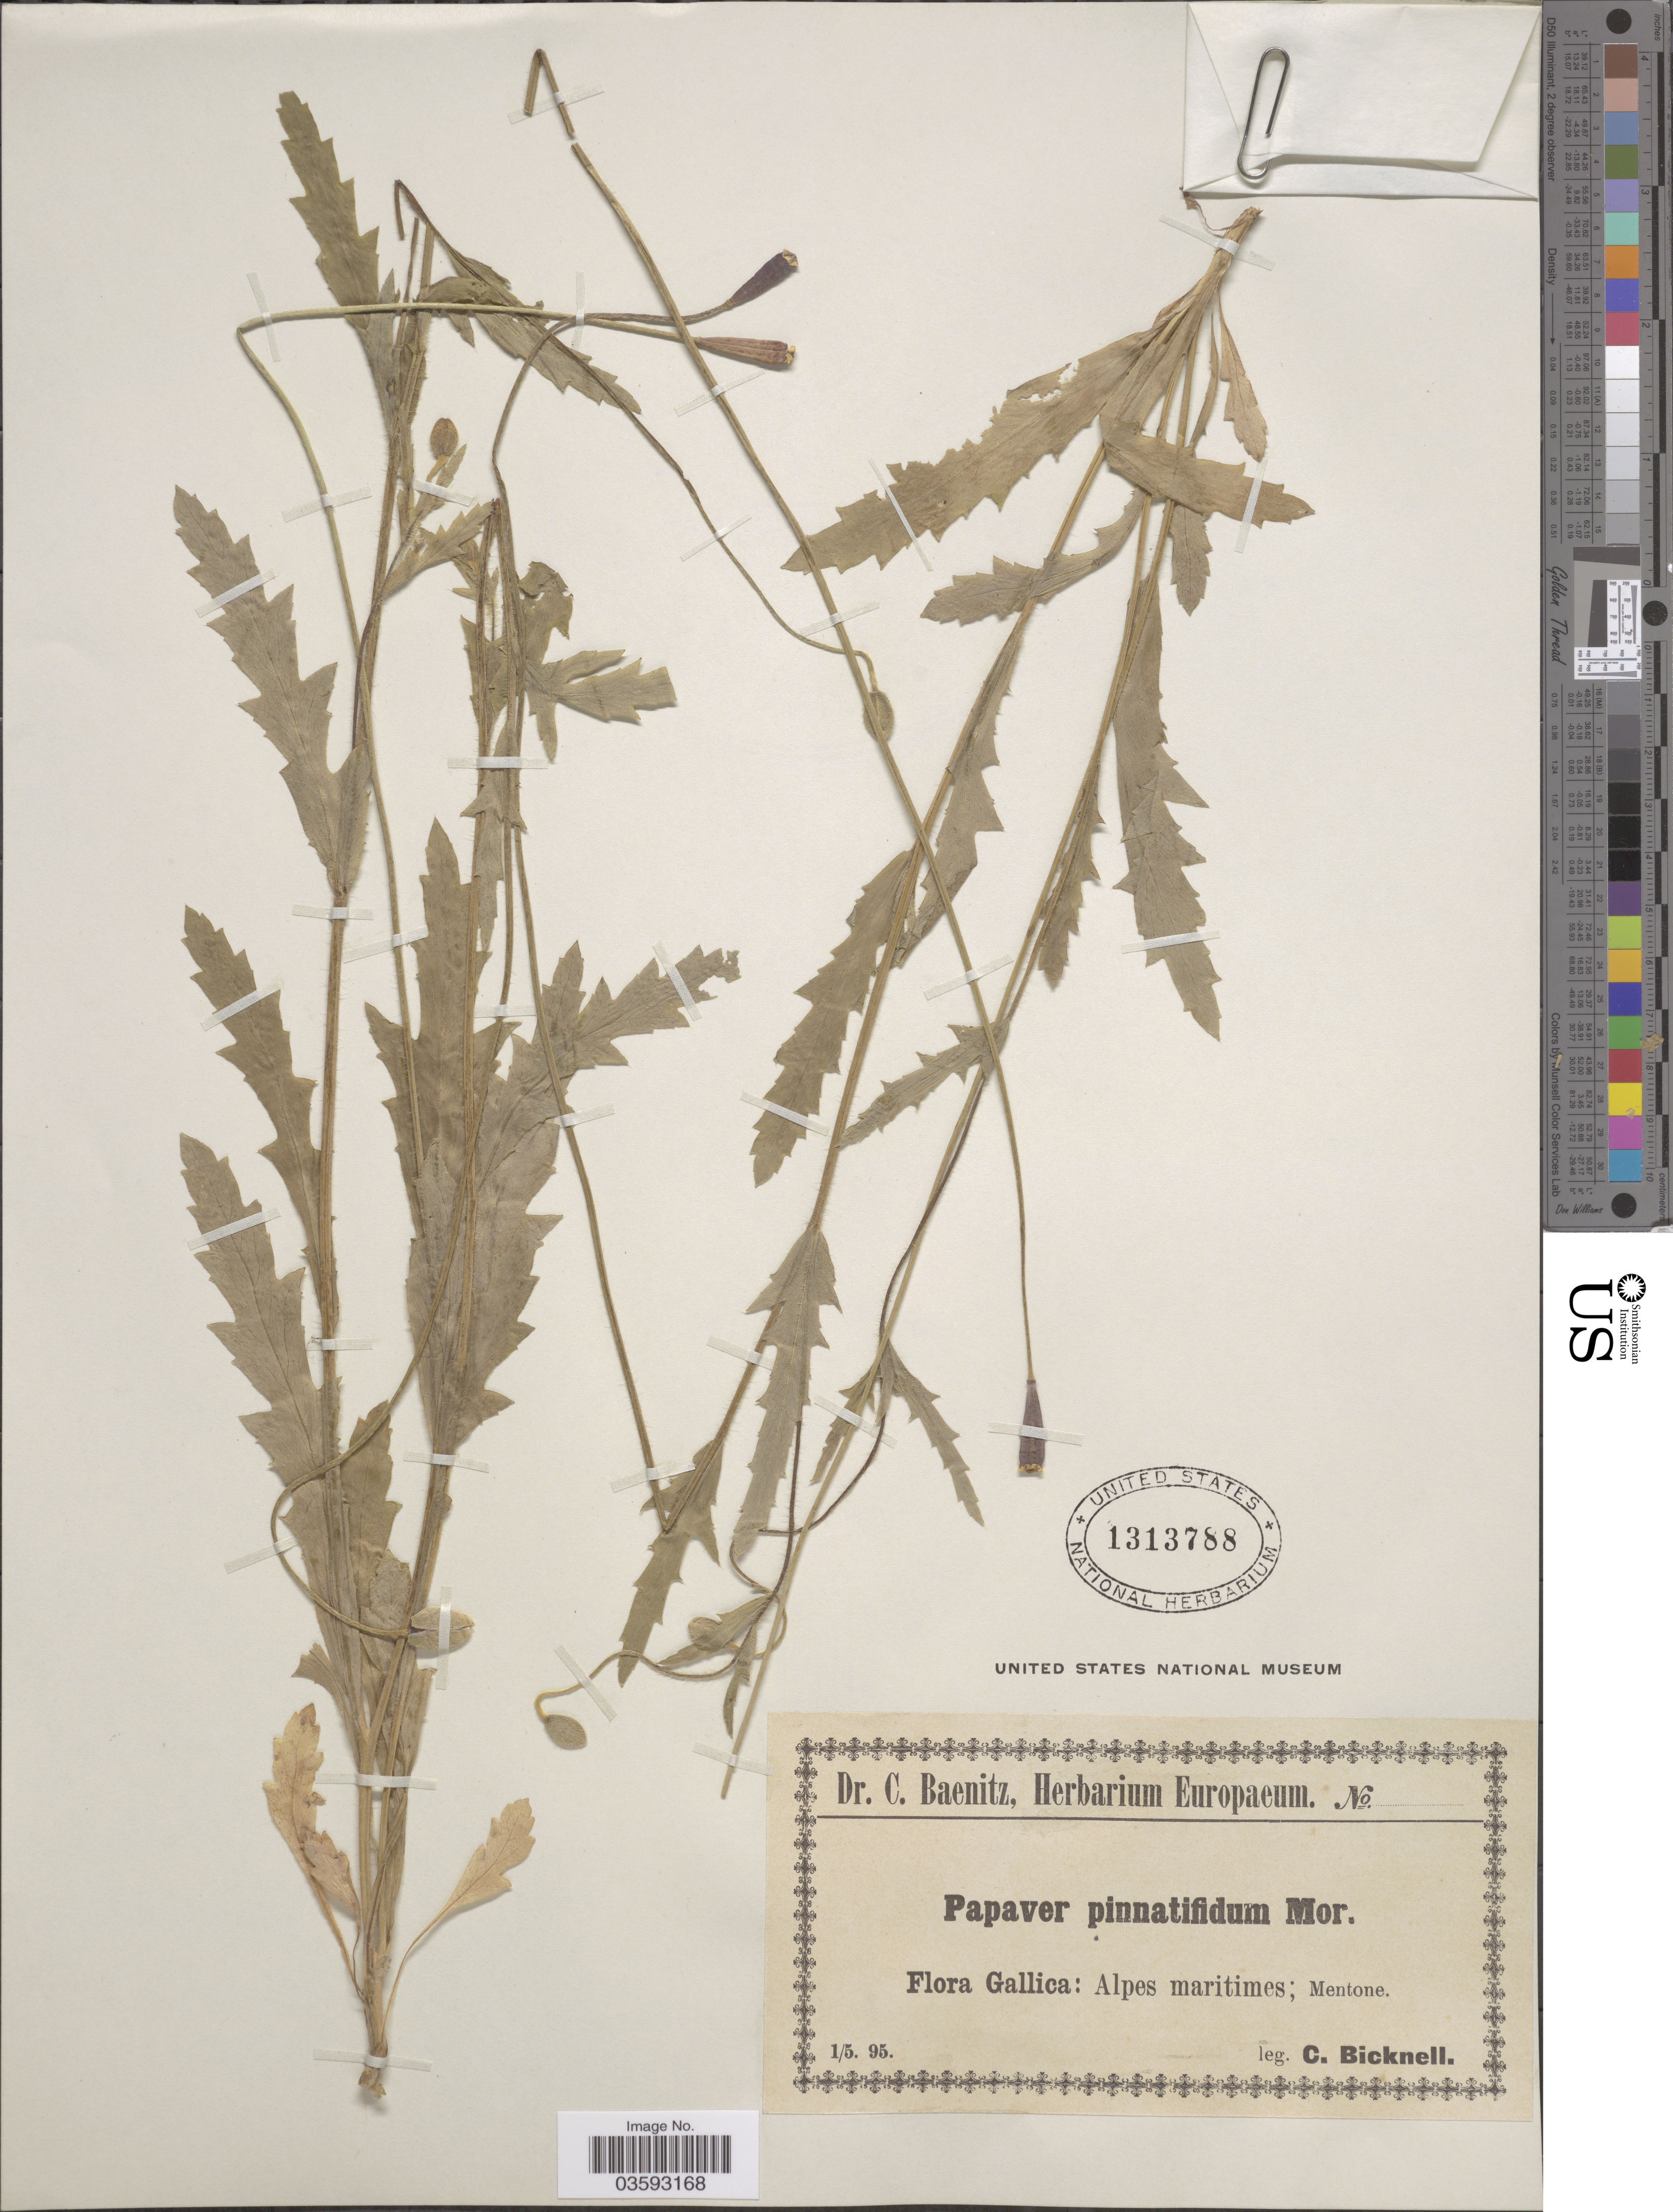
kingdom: Plantae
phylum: Tracheophyta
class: Magnoliopsida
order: Ranunculales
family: Papaveraceae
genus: Papaver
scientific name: Papaver pinnatifidum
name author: Moris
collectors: C. Bicknell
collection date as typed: Transcribed d/m/y: 1/5/95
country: France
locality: Gallica: Alpes maritimes; Mentone.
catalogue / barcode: US 1313788